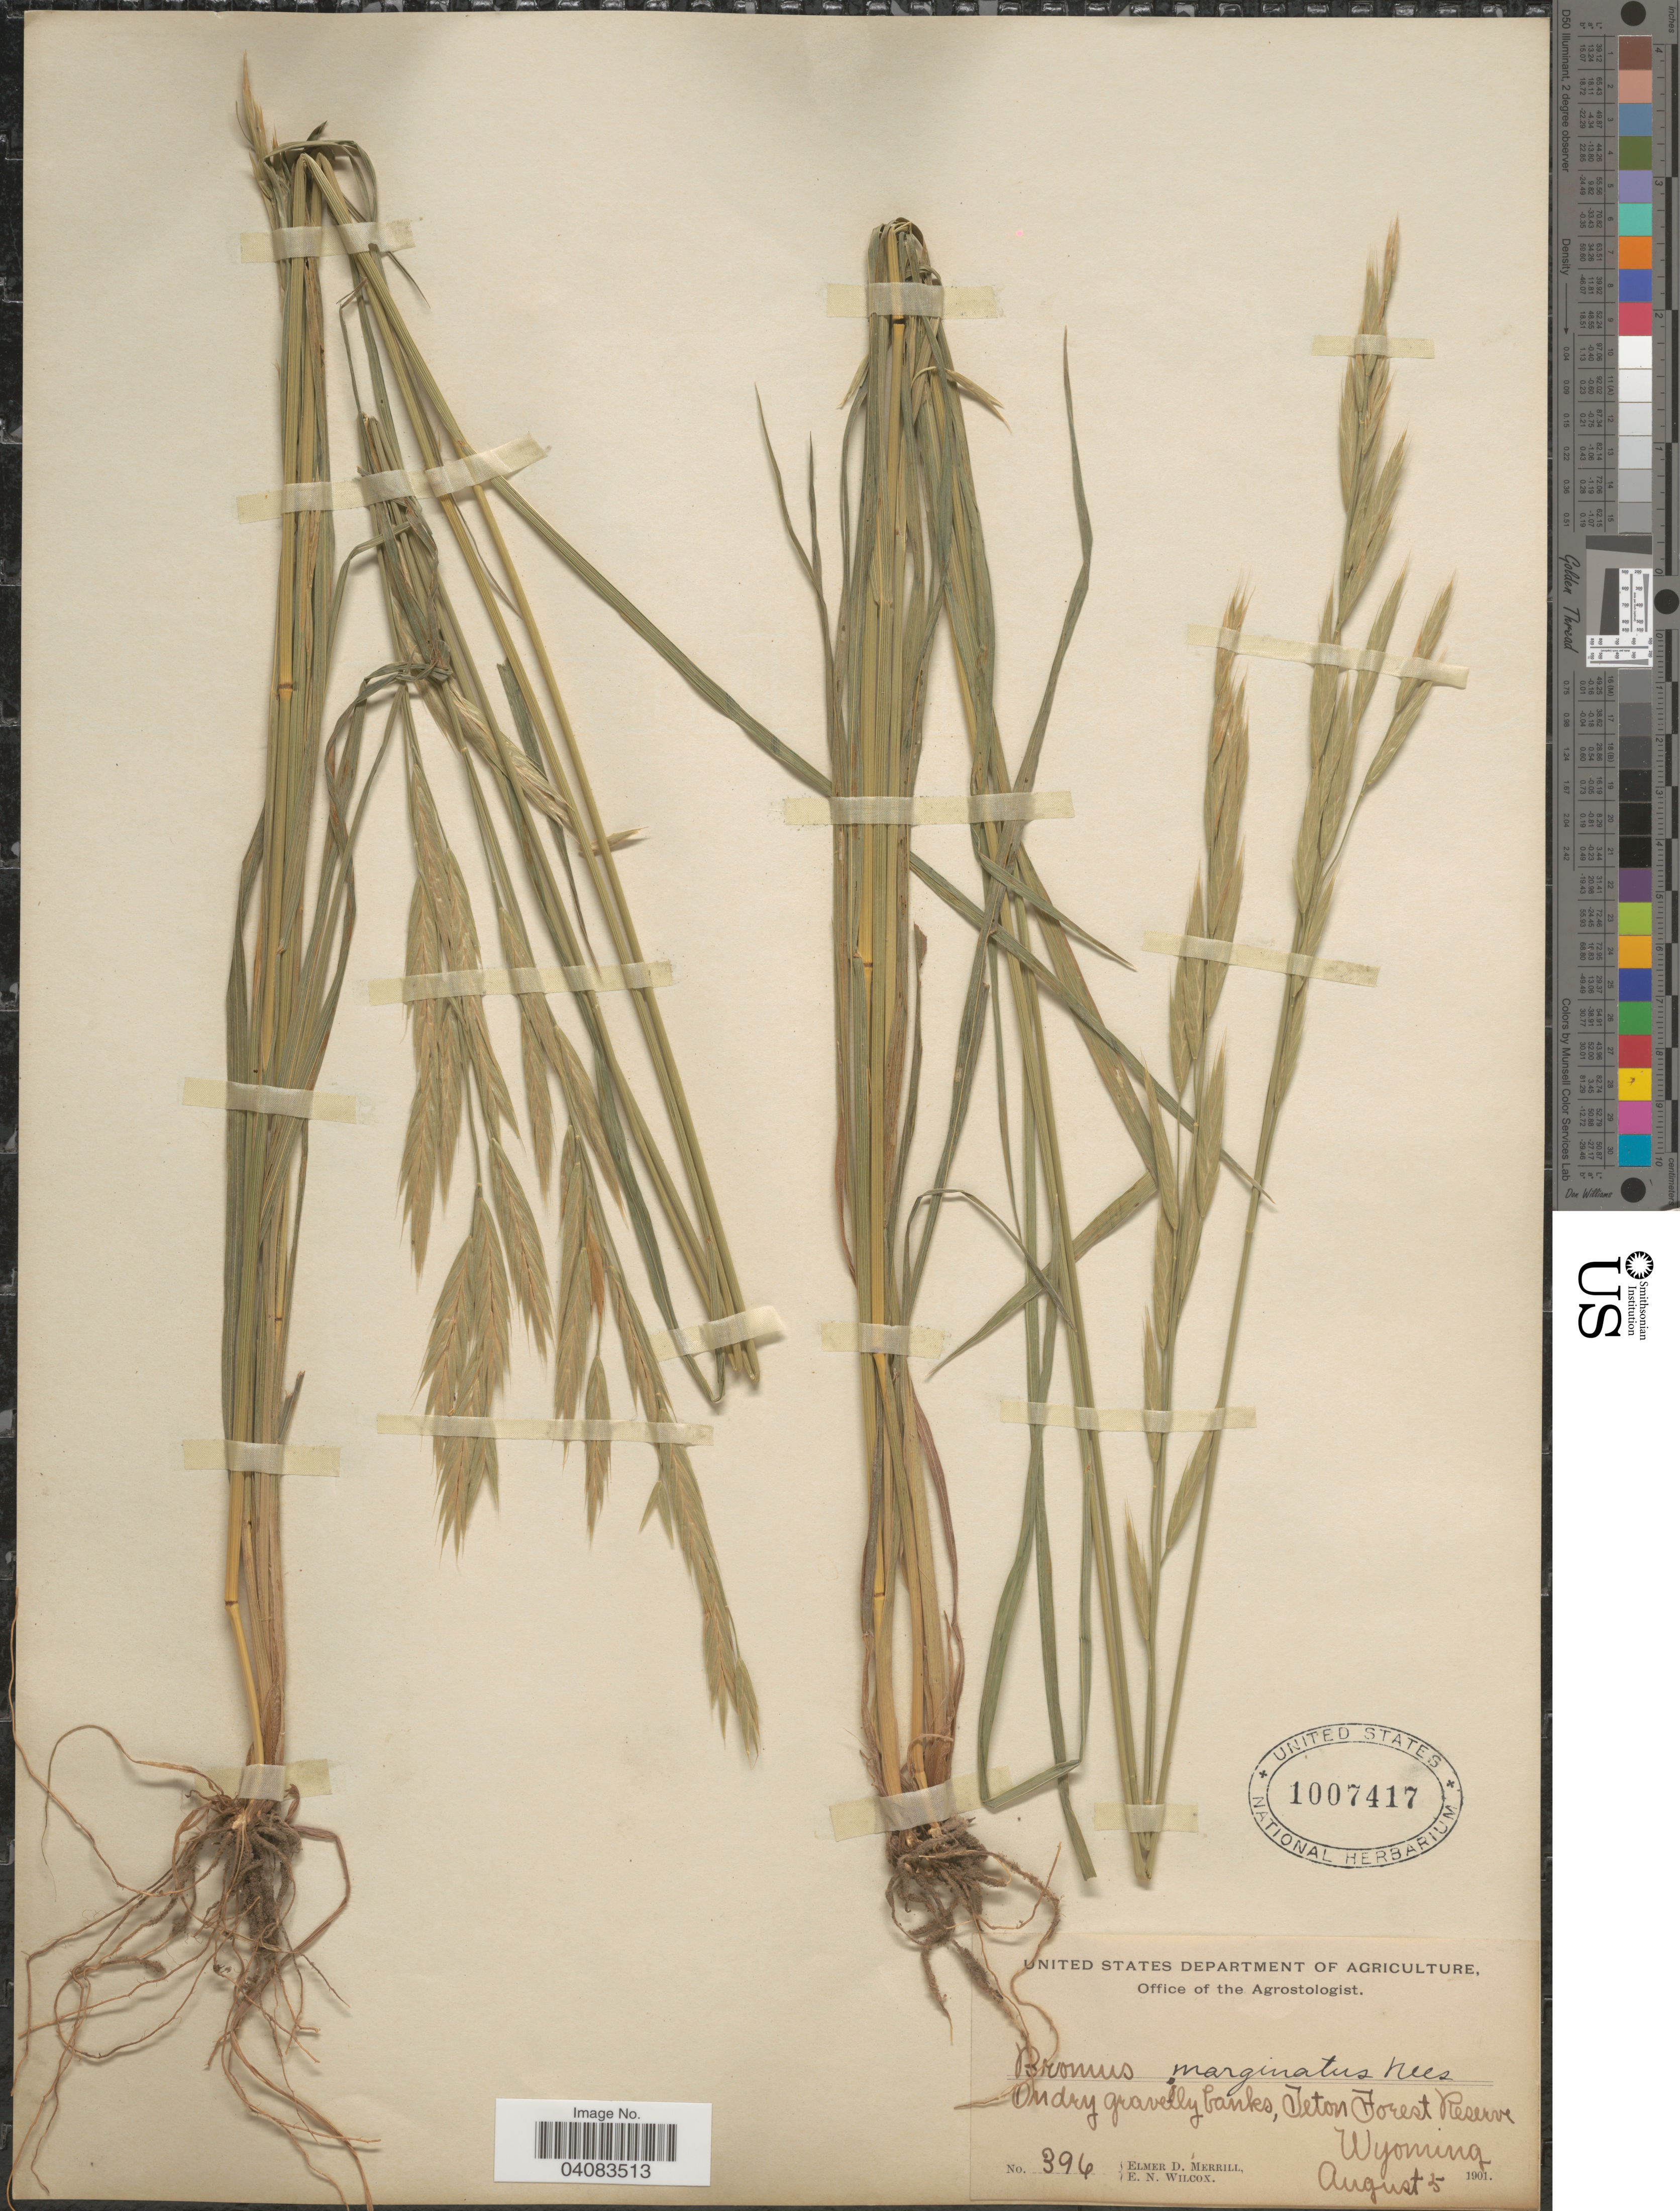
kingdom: Plantae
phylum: Tracheophyta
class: Liliopsida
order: Poales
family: Poaceae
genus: Bromus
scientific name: Bromus marginatus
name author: Nees ex Steud.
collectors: E. D. Merrill & E. Wilcox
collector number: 396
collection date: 1901-08-05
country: United States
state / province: Wyoming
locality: On dry gravelly banks, Teton Forest Reserve.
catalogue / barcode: US 1007417